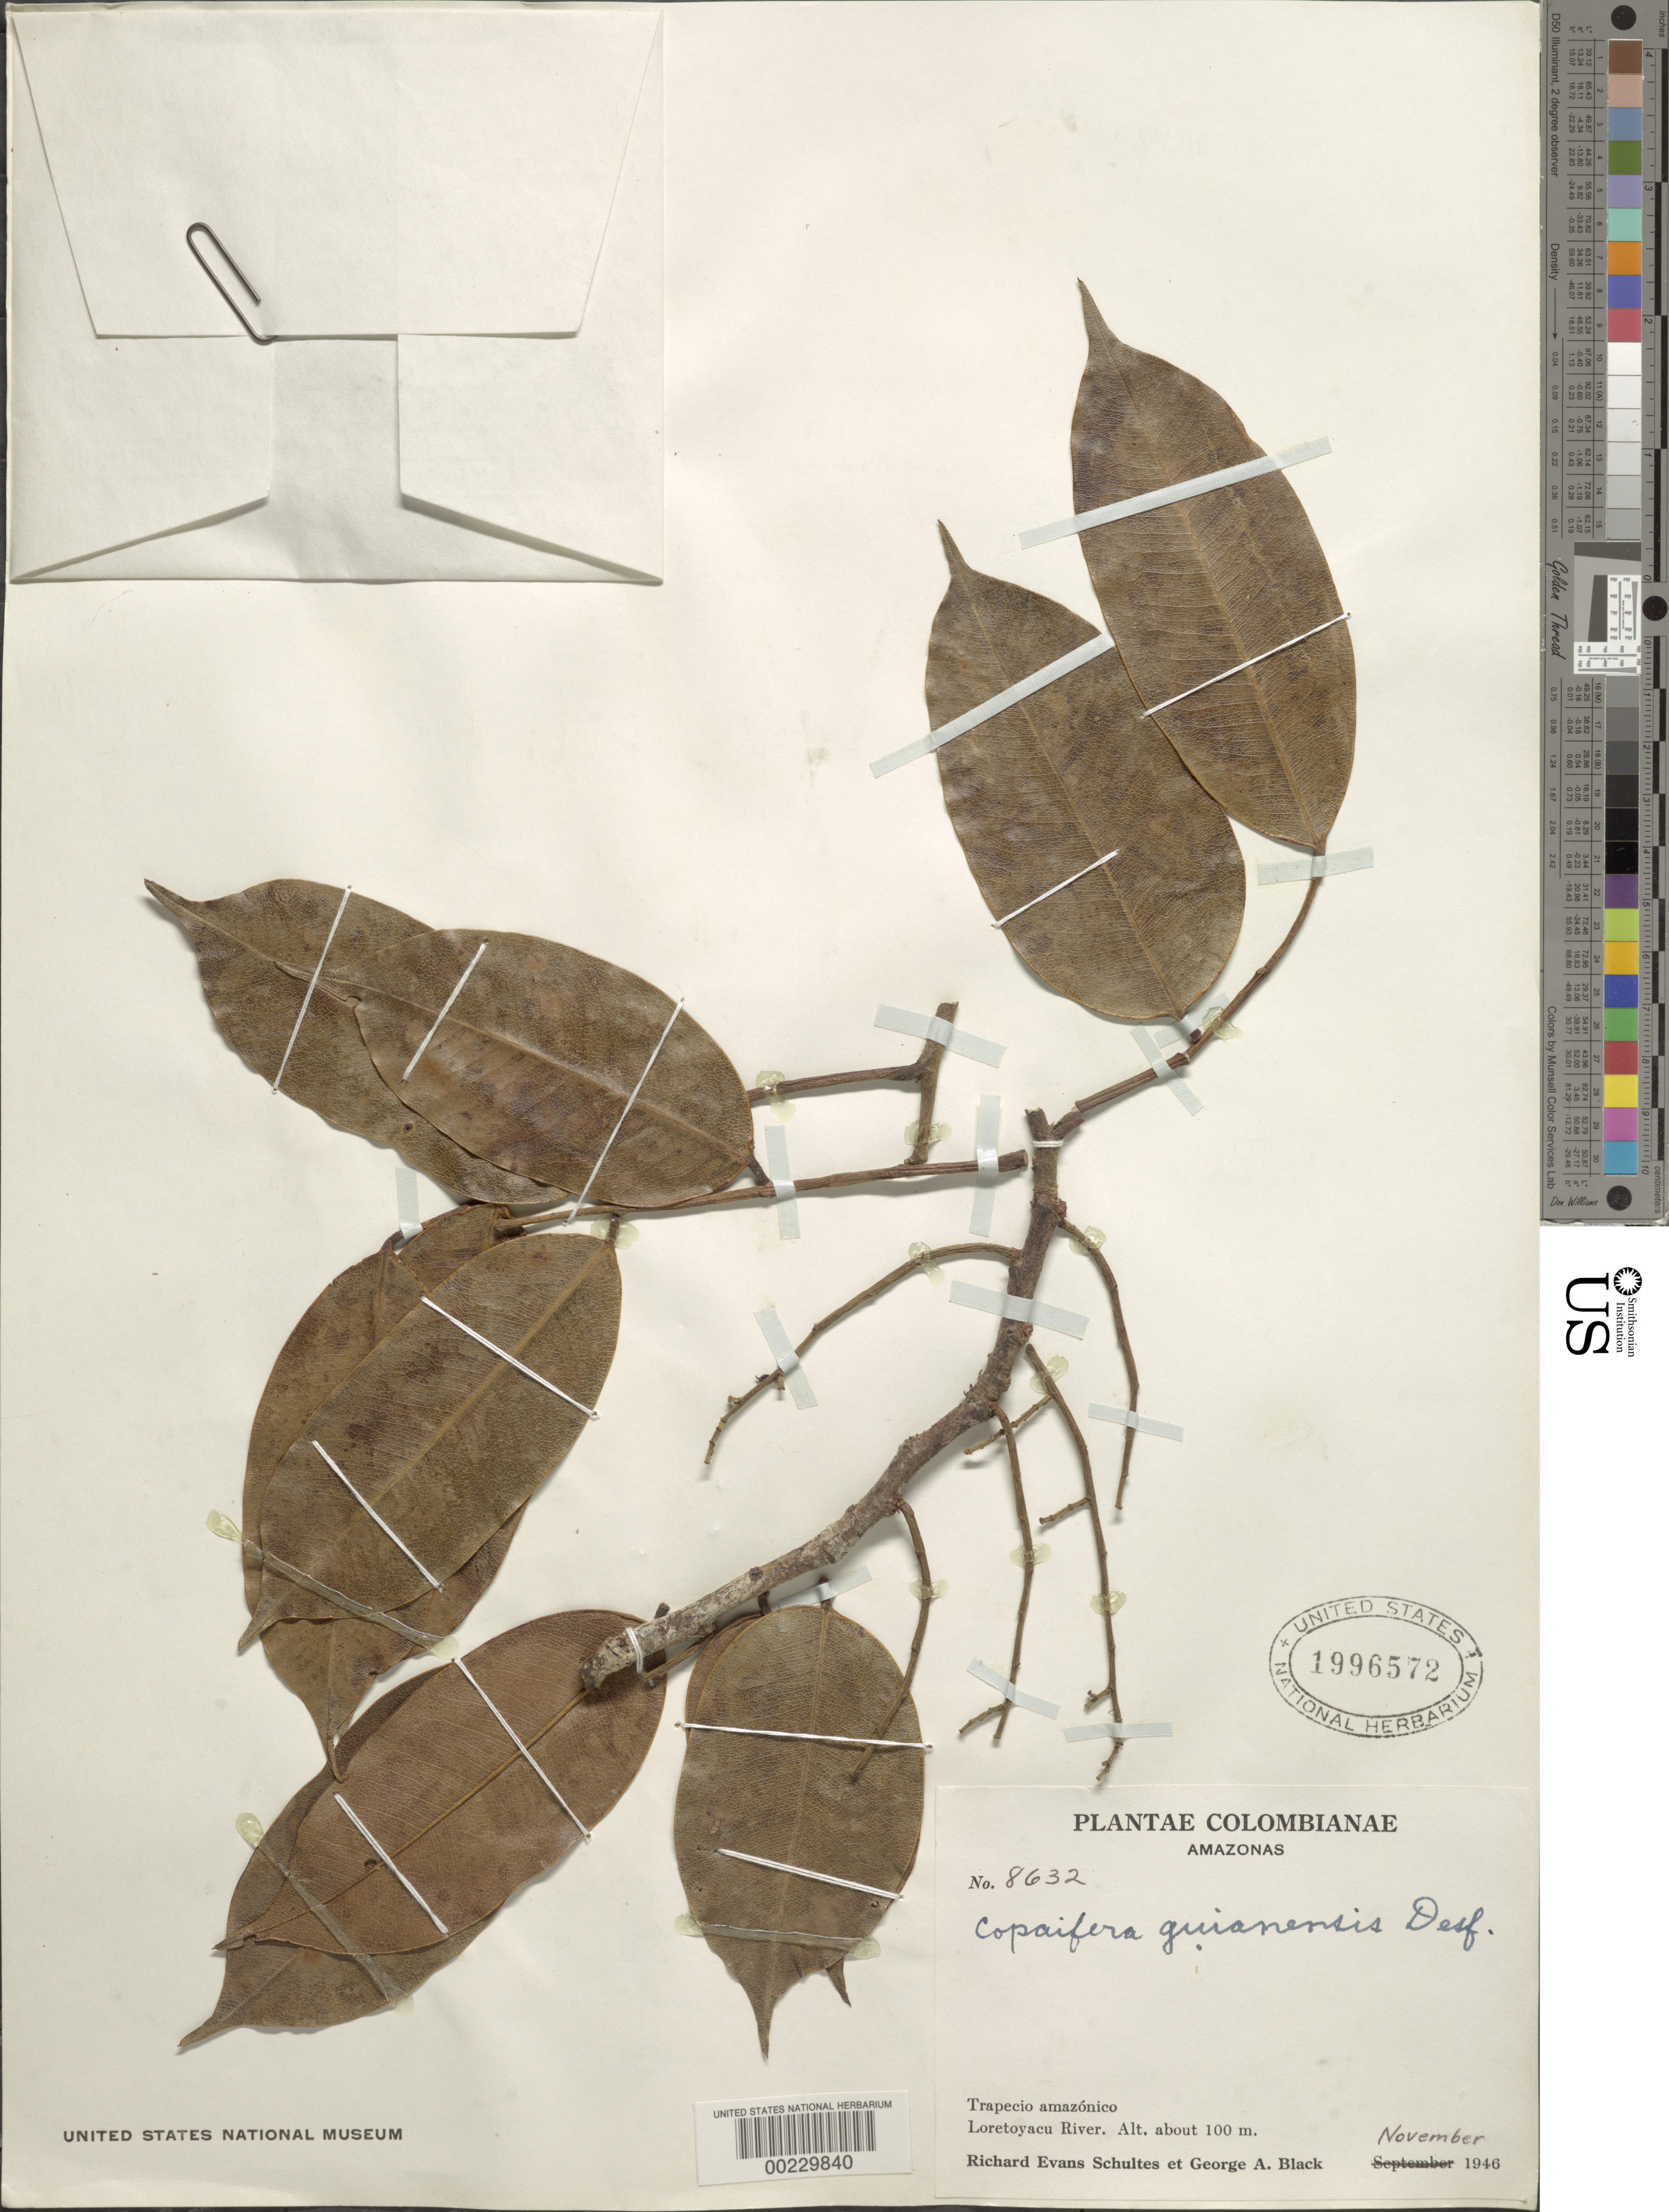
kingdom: Plantae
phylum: Tracheophyta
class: Magnoliopsida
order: Fabales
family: Fabaceae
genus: Copaifera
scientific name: Copaifera guyanensis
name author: Desf.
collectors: R. E. Schultes & G. A. Black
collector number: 8632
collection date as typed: Nov 1946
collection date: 1946-11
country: Colombia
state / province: Amazônas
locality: Trapecio Amazonico; Rio Loreto-Yacu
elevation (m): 100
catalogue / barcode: US 1996572